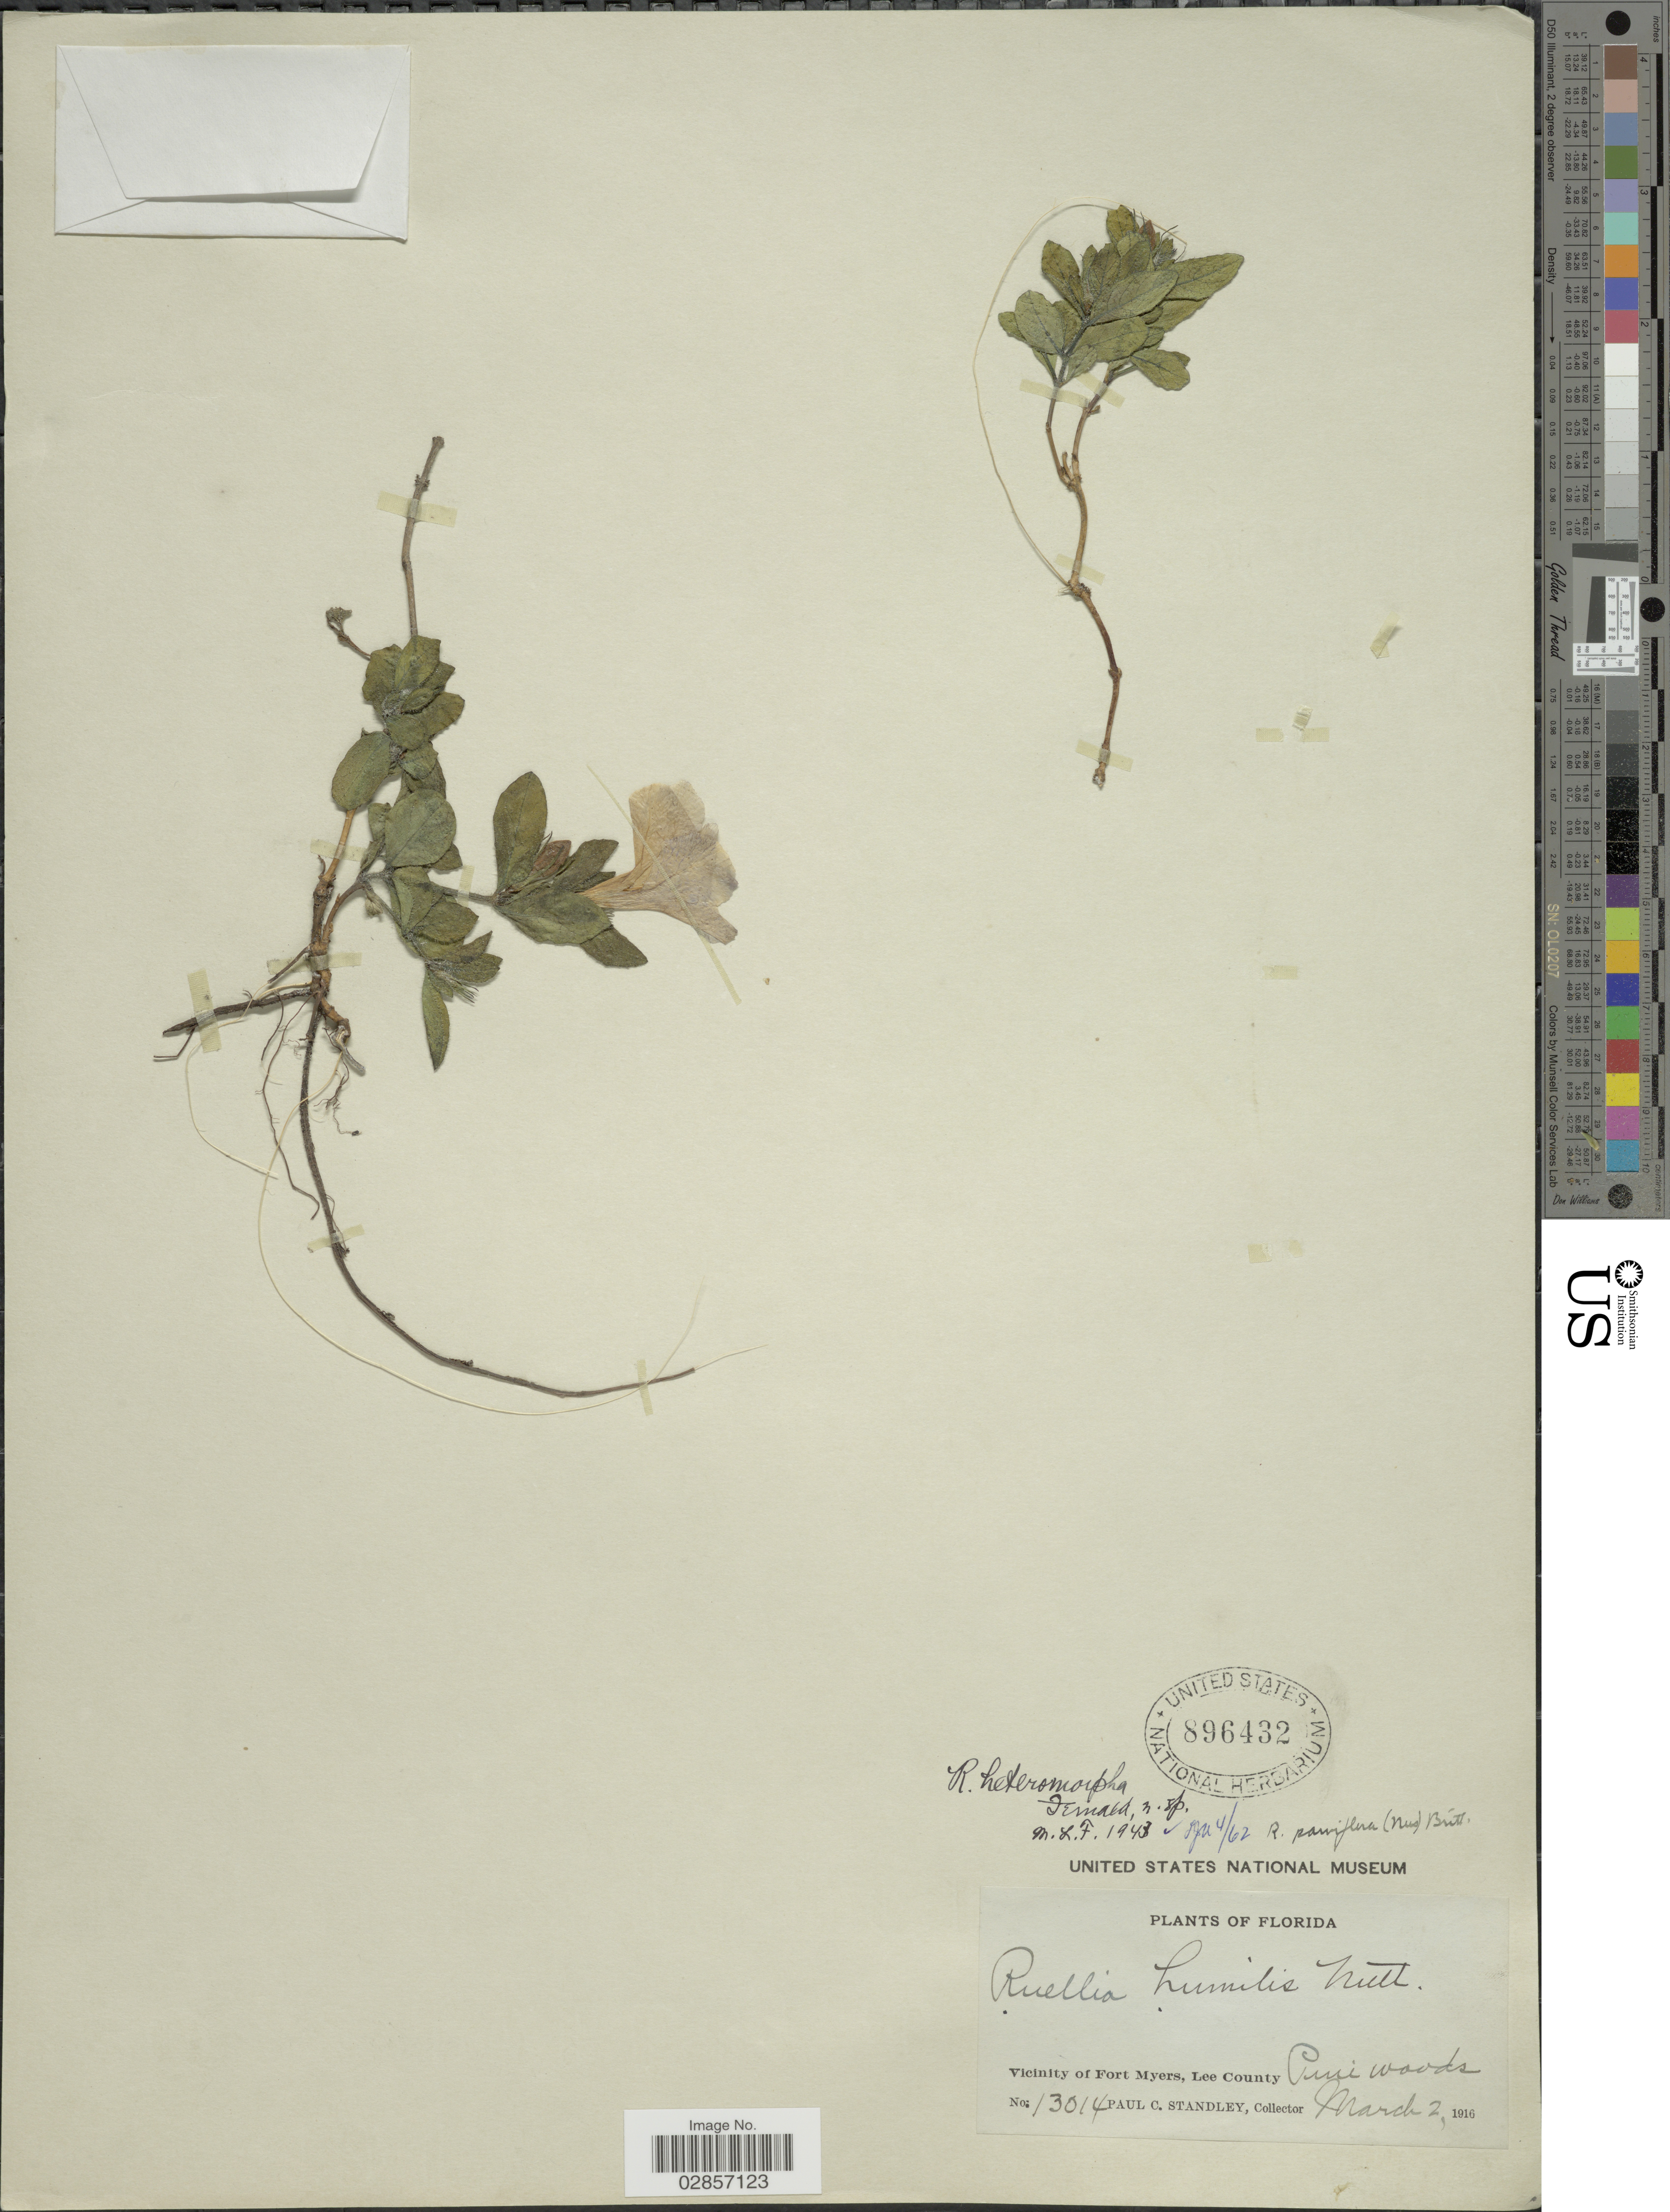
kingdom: Plantae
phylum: Tracheophyta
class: Magnoliopsida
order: Lamiales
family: Acanthaceae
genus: Ruellia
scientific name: Ruellia heteromorpha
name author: Fernald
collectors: P. C. Standley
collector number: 13014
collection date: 1916-03-02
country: United States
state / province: Florida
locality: Vicinity of Fort Myers, Lee County.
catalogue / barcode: US 896432